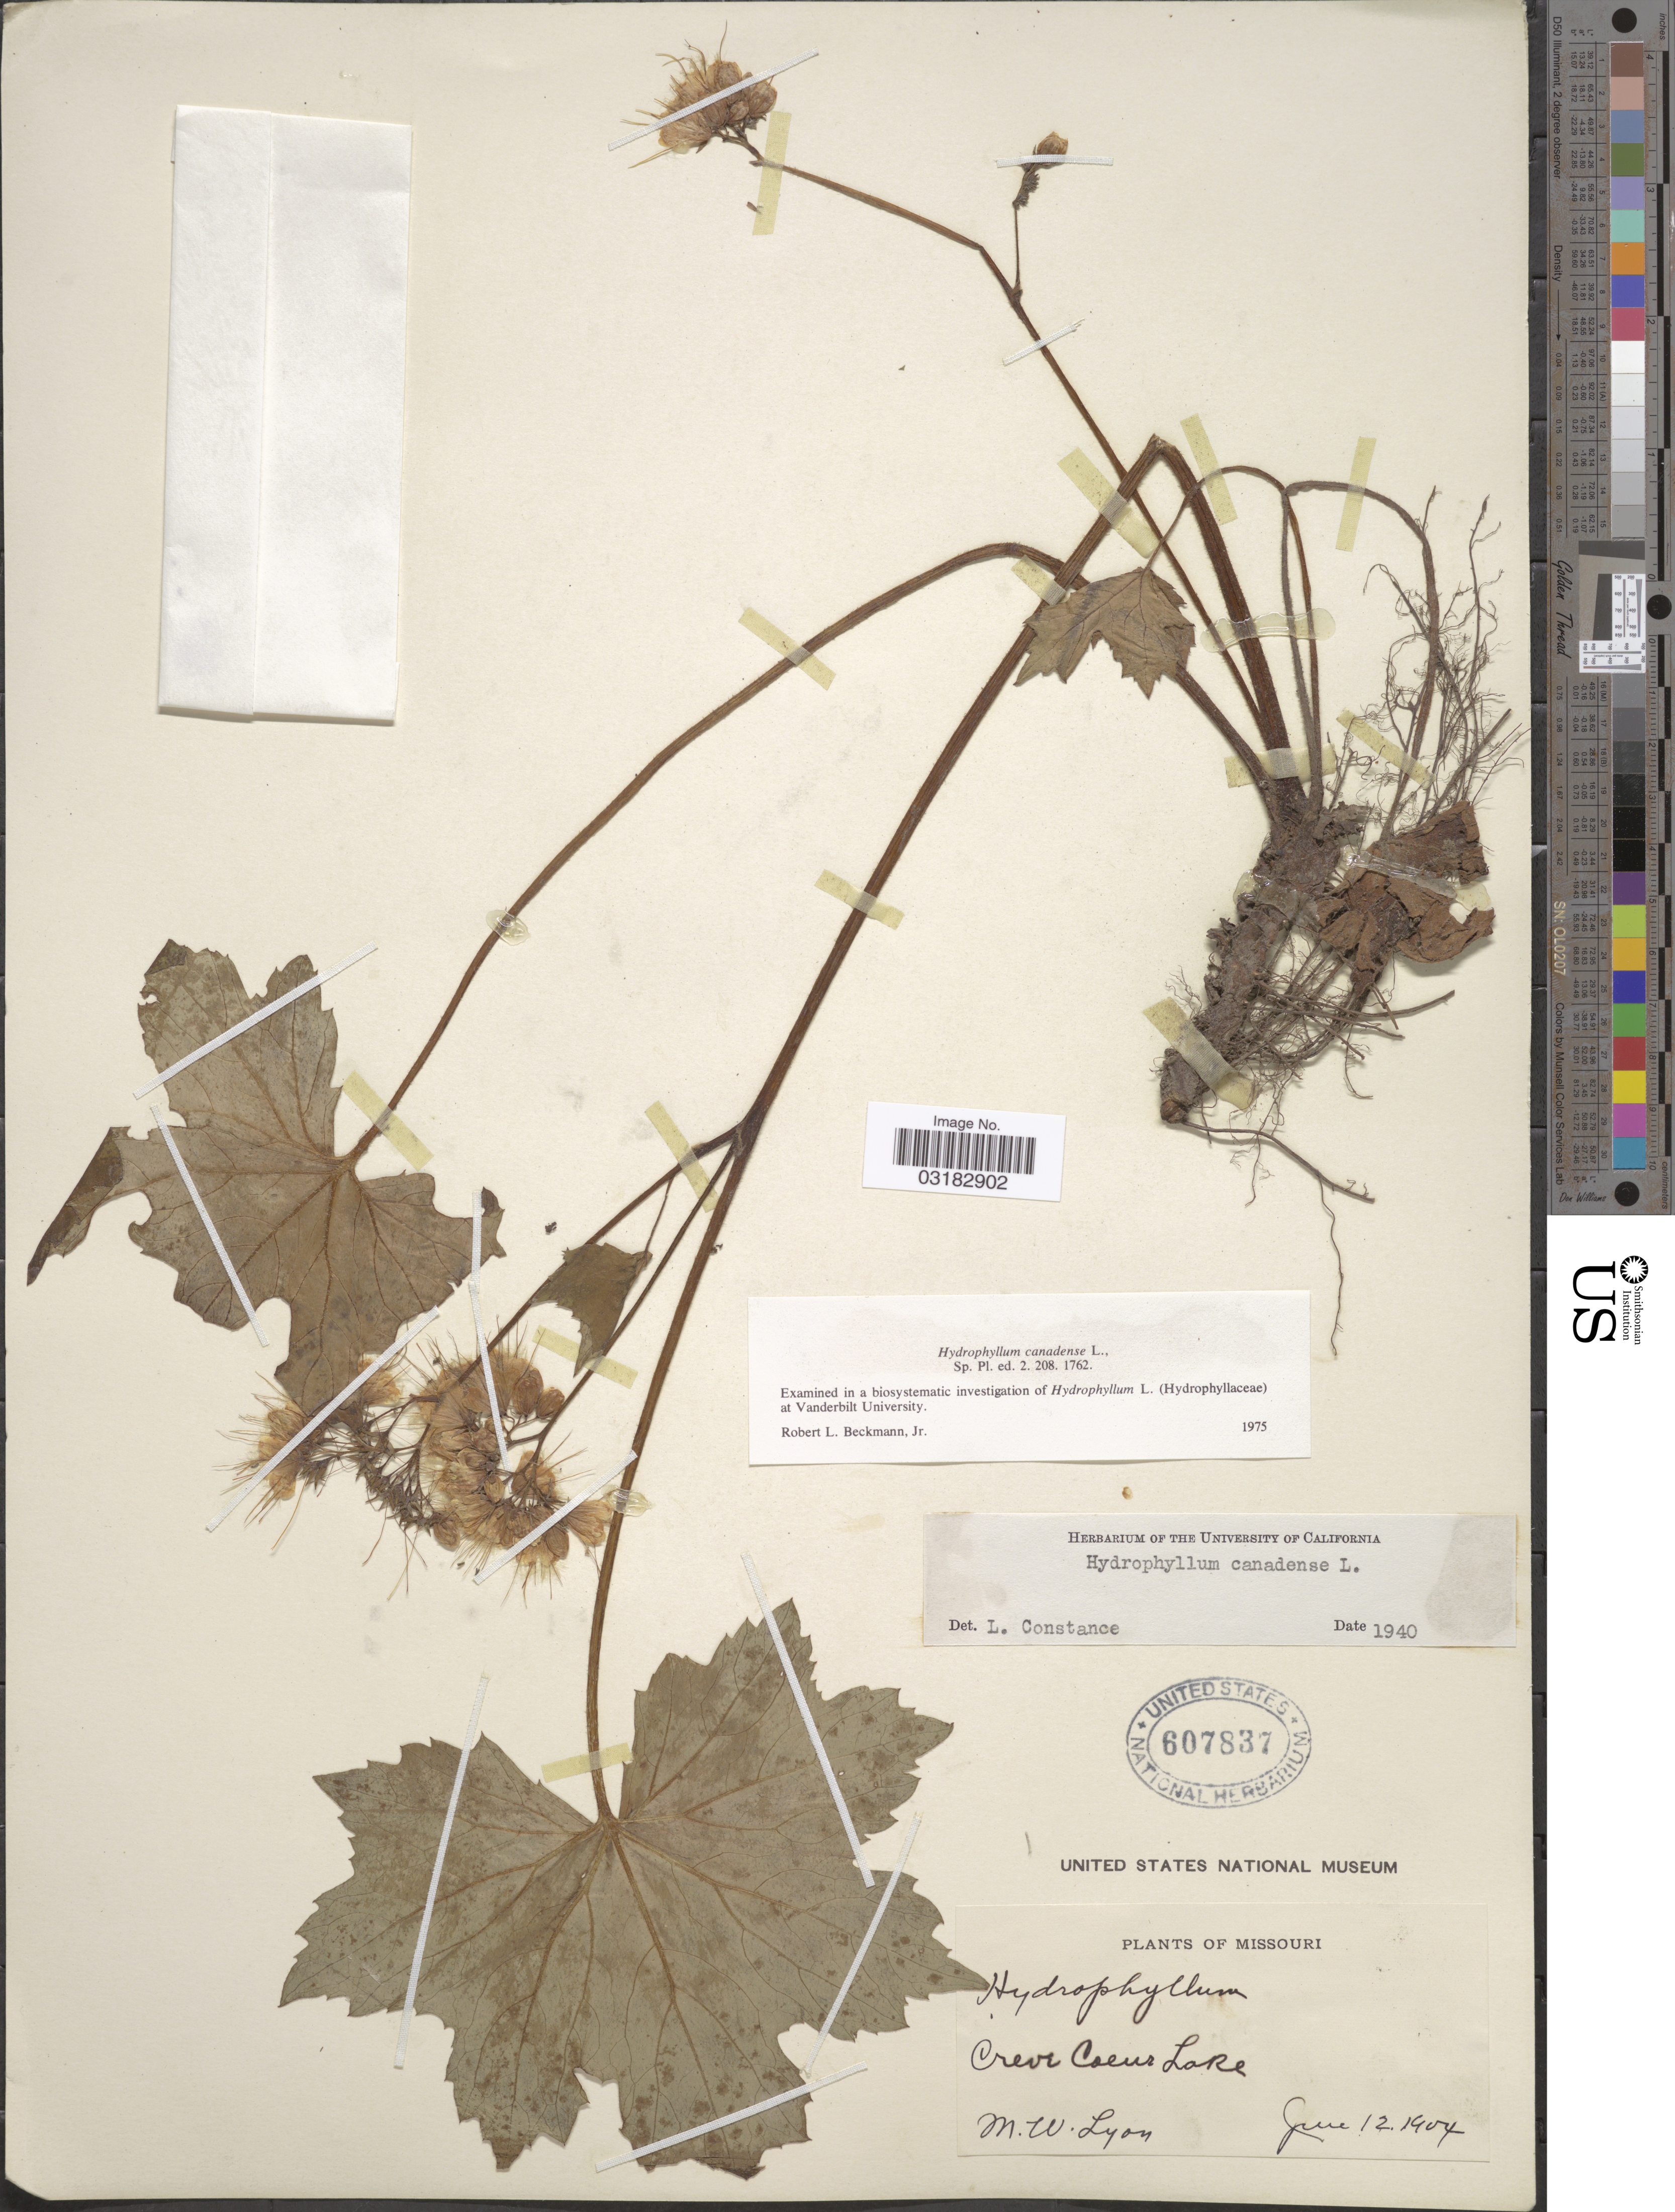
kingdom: Plantae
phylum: Tracheophyta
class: Magnoliopsida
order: Boraginales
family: Hydrophyllaceae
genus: Hydrophyllum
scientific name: Hydrophyllum canadense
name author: L.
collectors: M. W. Lyon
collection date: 1904-06-12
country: United States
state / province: Missouri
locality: Creve Cœur Lake.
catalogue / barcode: US 607837